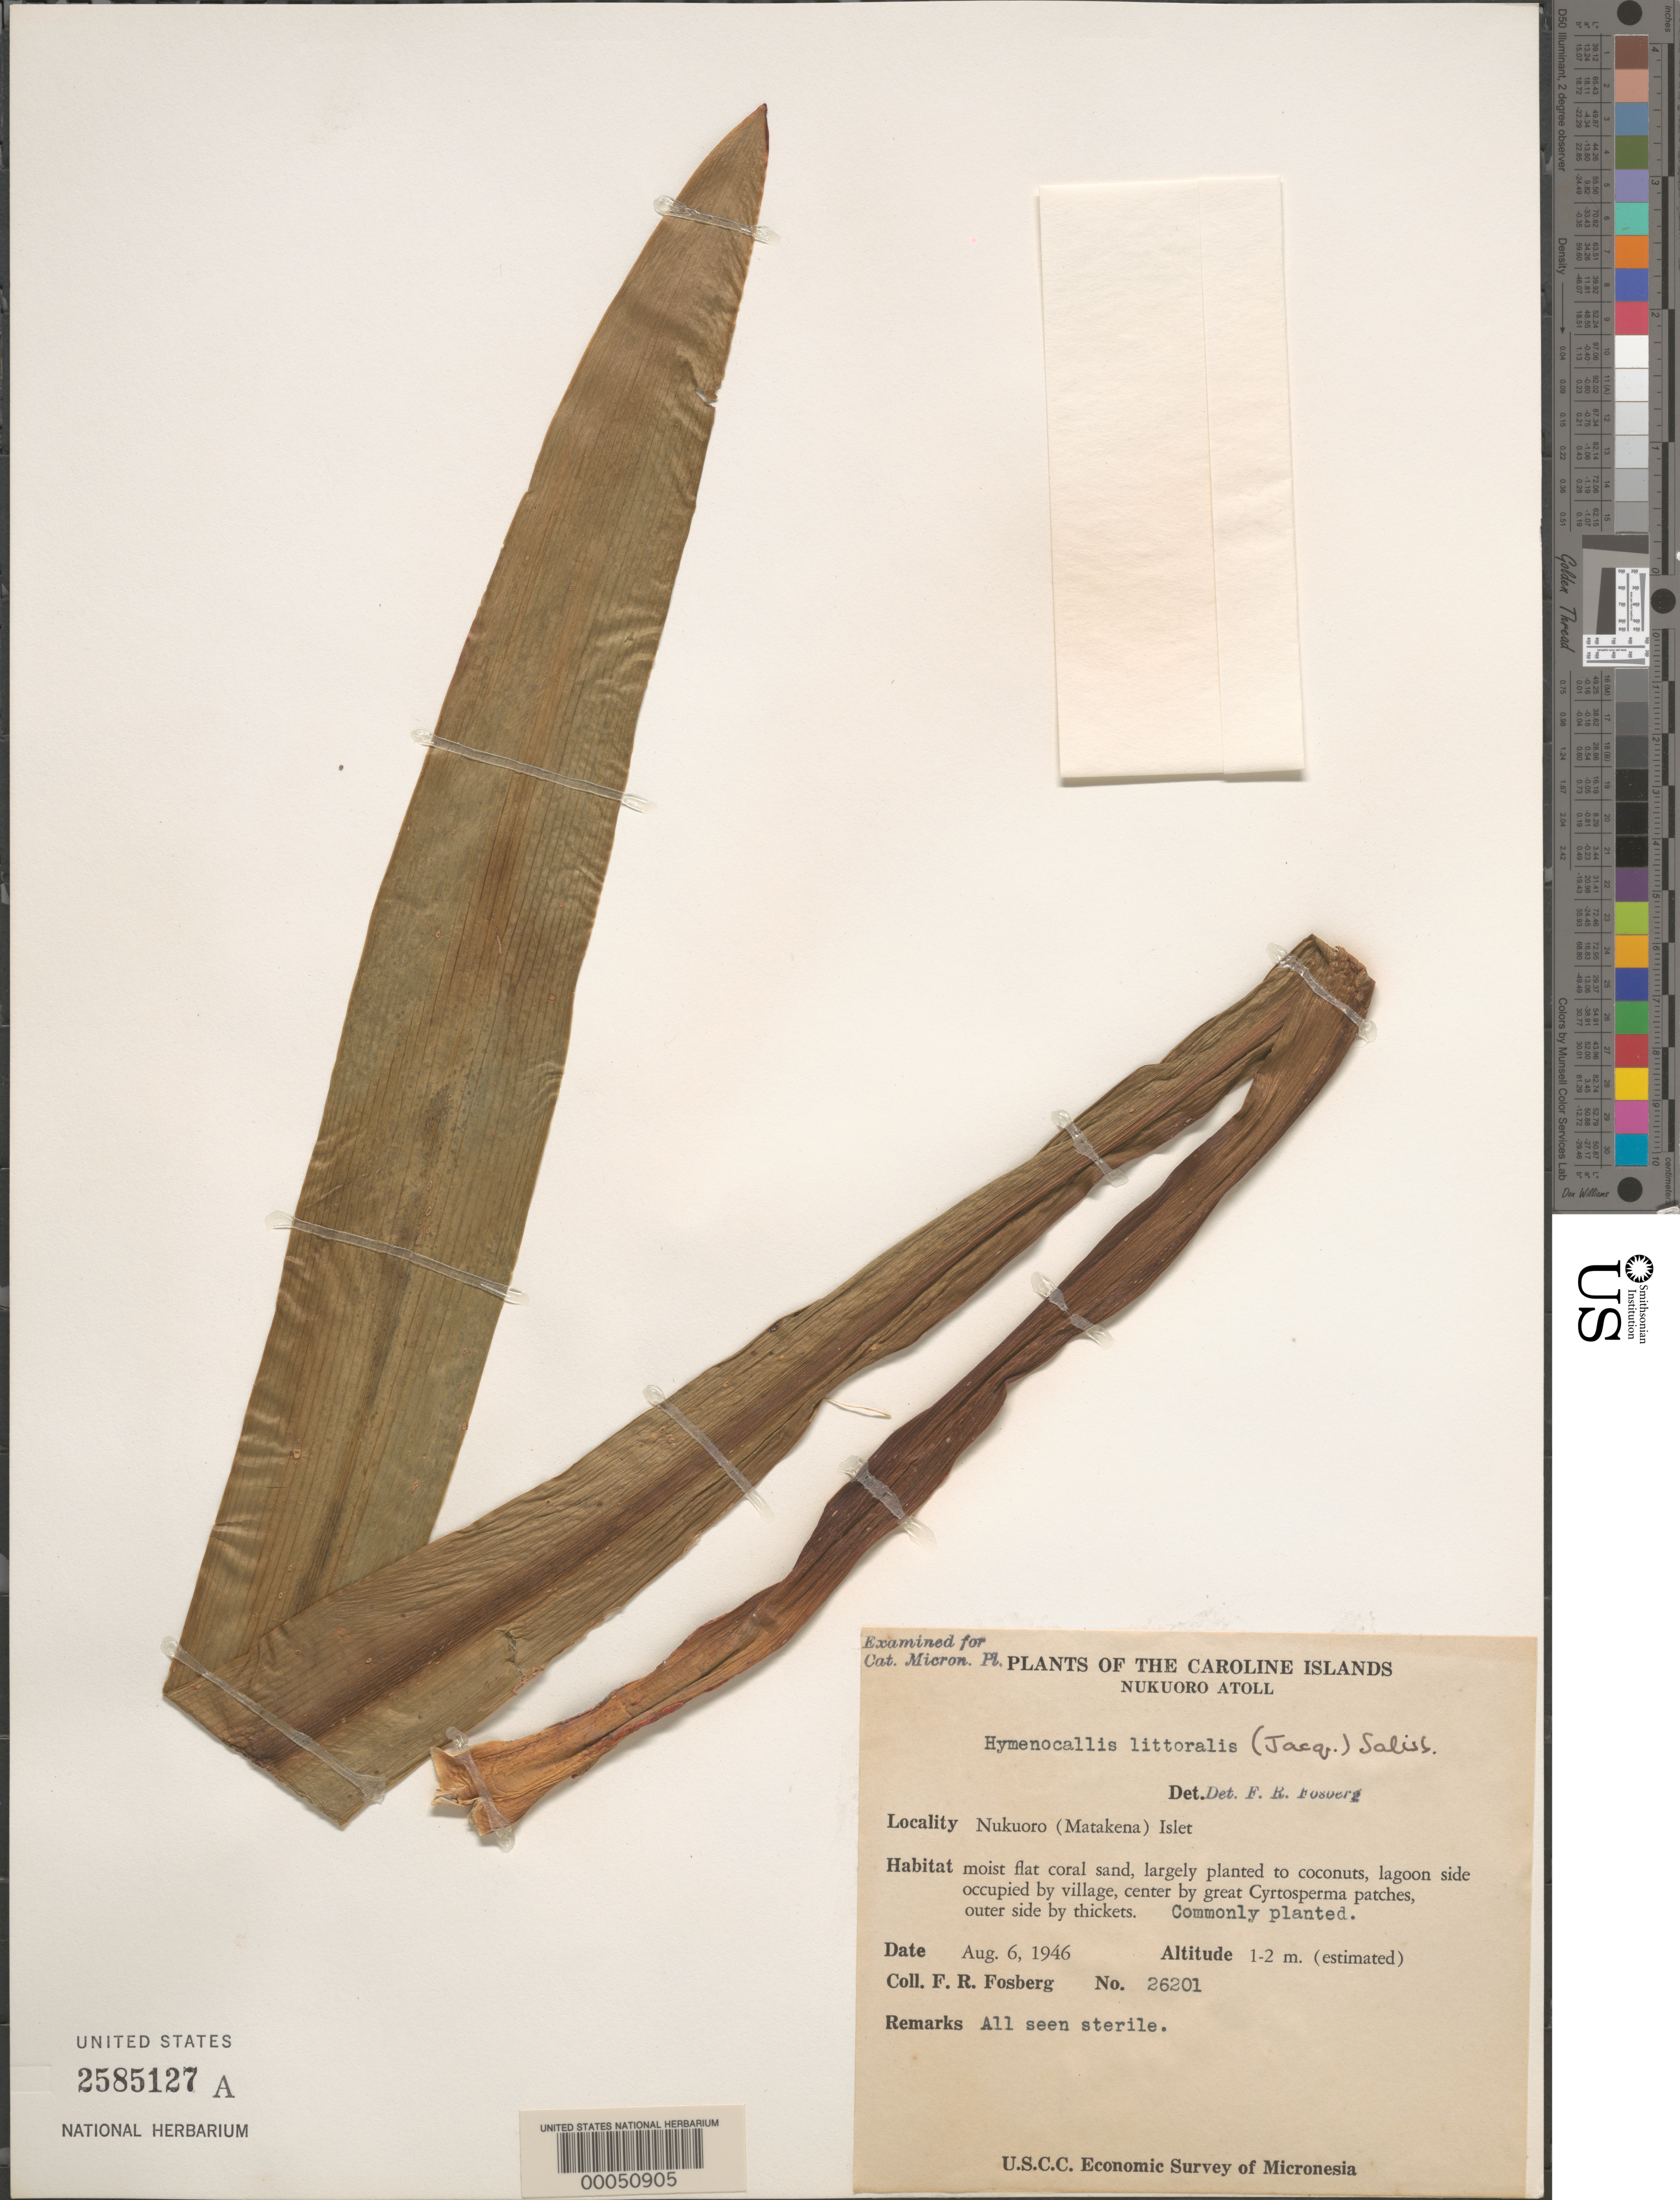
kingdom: Plantae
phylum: Tracheophyta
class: Liliopsida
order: Asparagales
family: Amaryllidaceae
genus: Hymenocallis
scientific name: Hymenocallis littoralis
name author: (Jacq.) Salisb.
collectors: F. R. Fosberg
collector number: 26201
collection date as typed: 06 Aug 1946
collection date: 1946-08-06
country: Micronesia, Federated States of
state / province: Pohnpei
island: Nukuoro Atoll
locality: Nukuoro (Matakena) Islet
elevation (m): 1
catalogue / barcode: US 2585127A